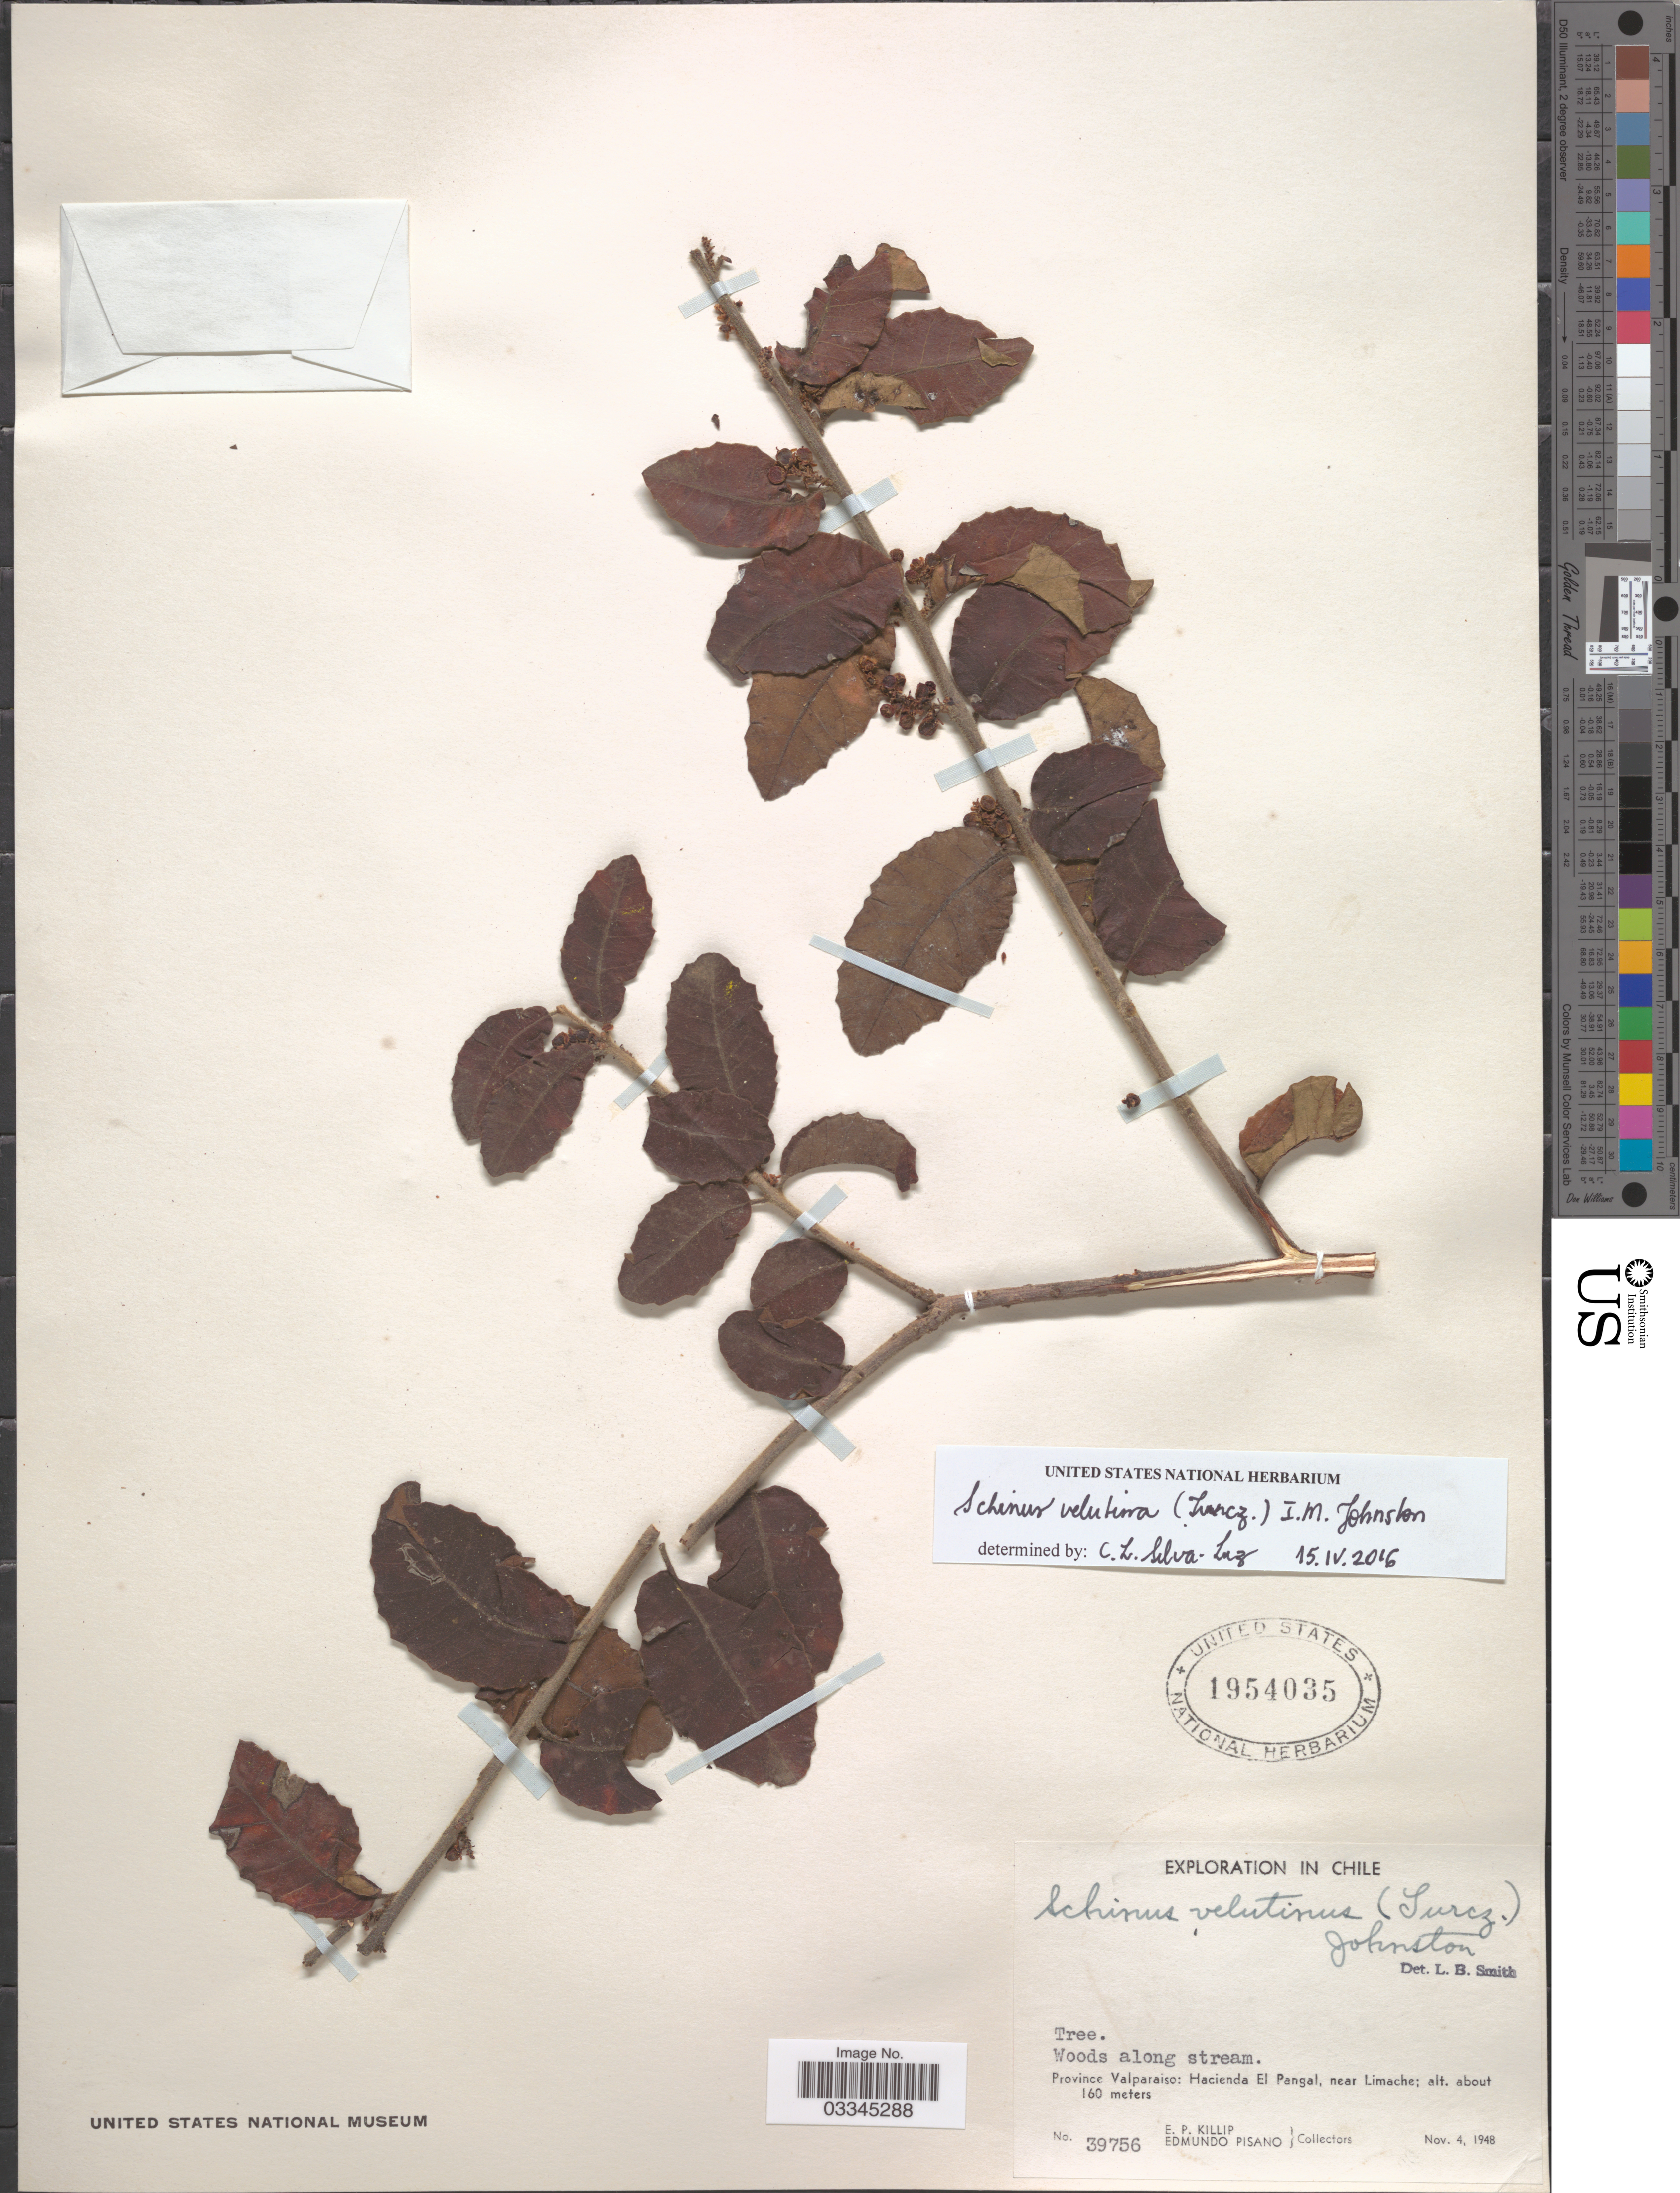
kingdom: Plantae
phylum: Tracheophyta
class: Magnoliopsida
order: Sapindales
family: Anacardiaceae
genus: Schinus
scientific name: Schinus velutina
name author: (Turcz.) I.M. Johnst.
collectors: E. P. Killip & E. Pisano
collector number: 39756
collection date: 1948-11-04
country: Chile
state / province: Valparaíso (V)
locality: Hacienda El Pangal, near Limache.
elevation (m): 160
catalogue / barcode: US 1954035